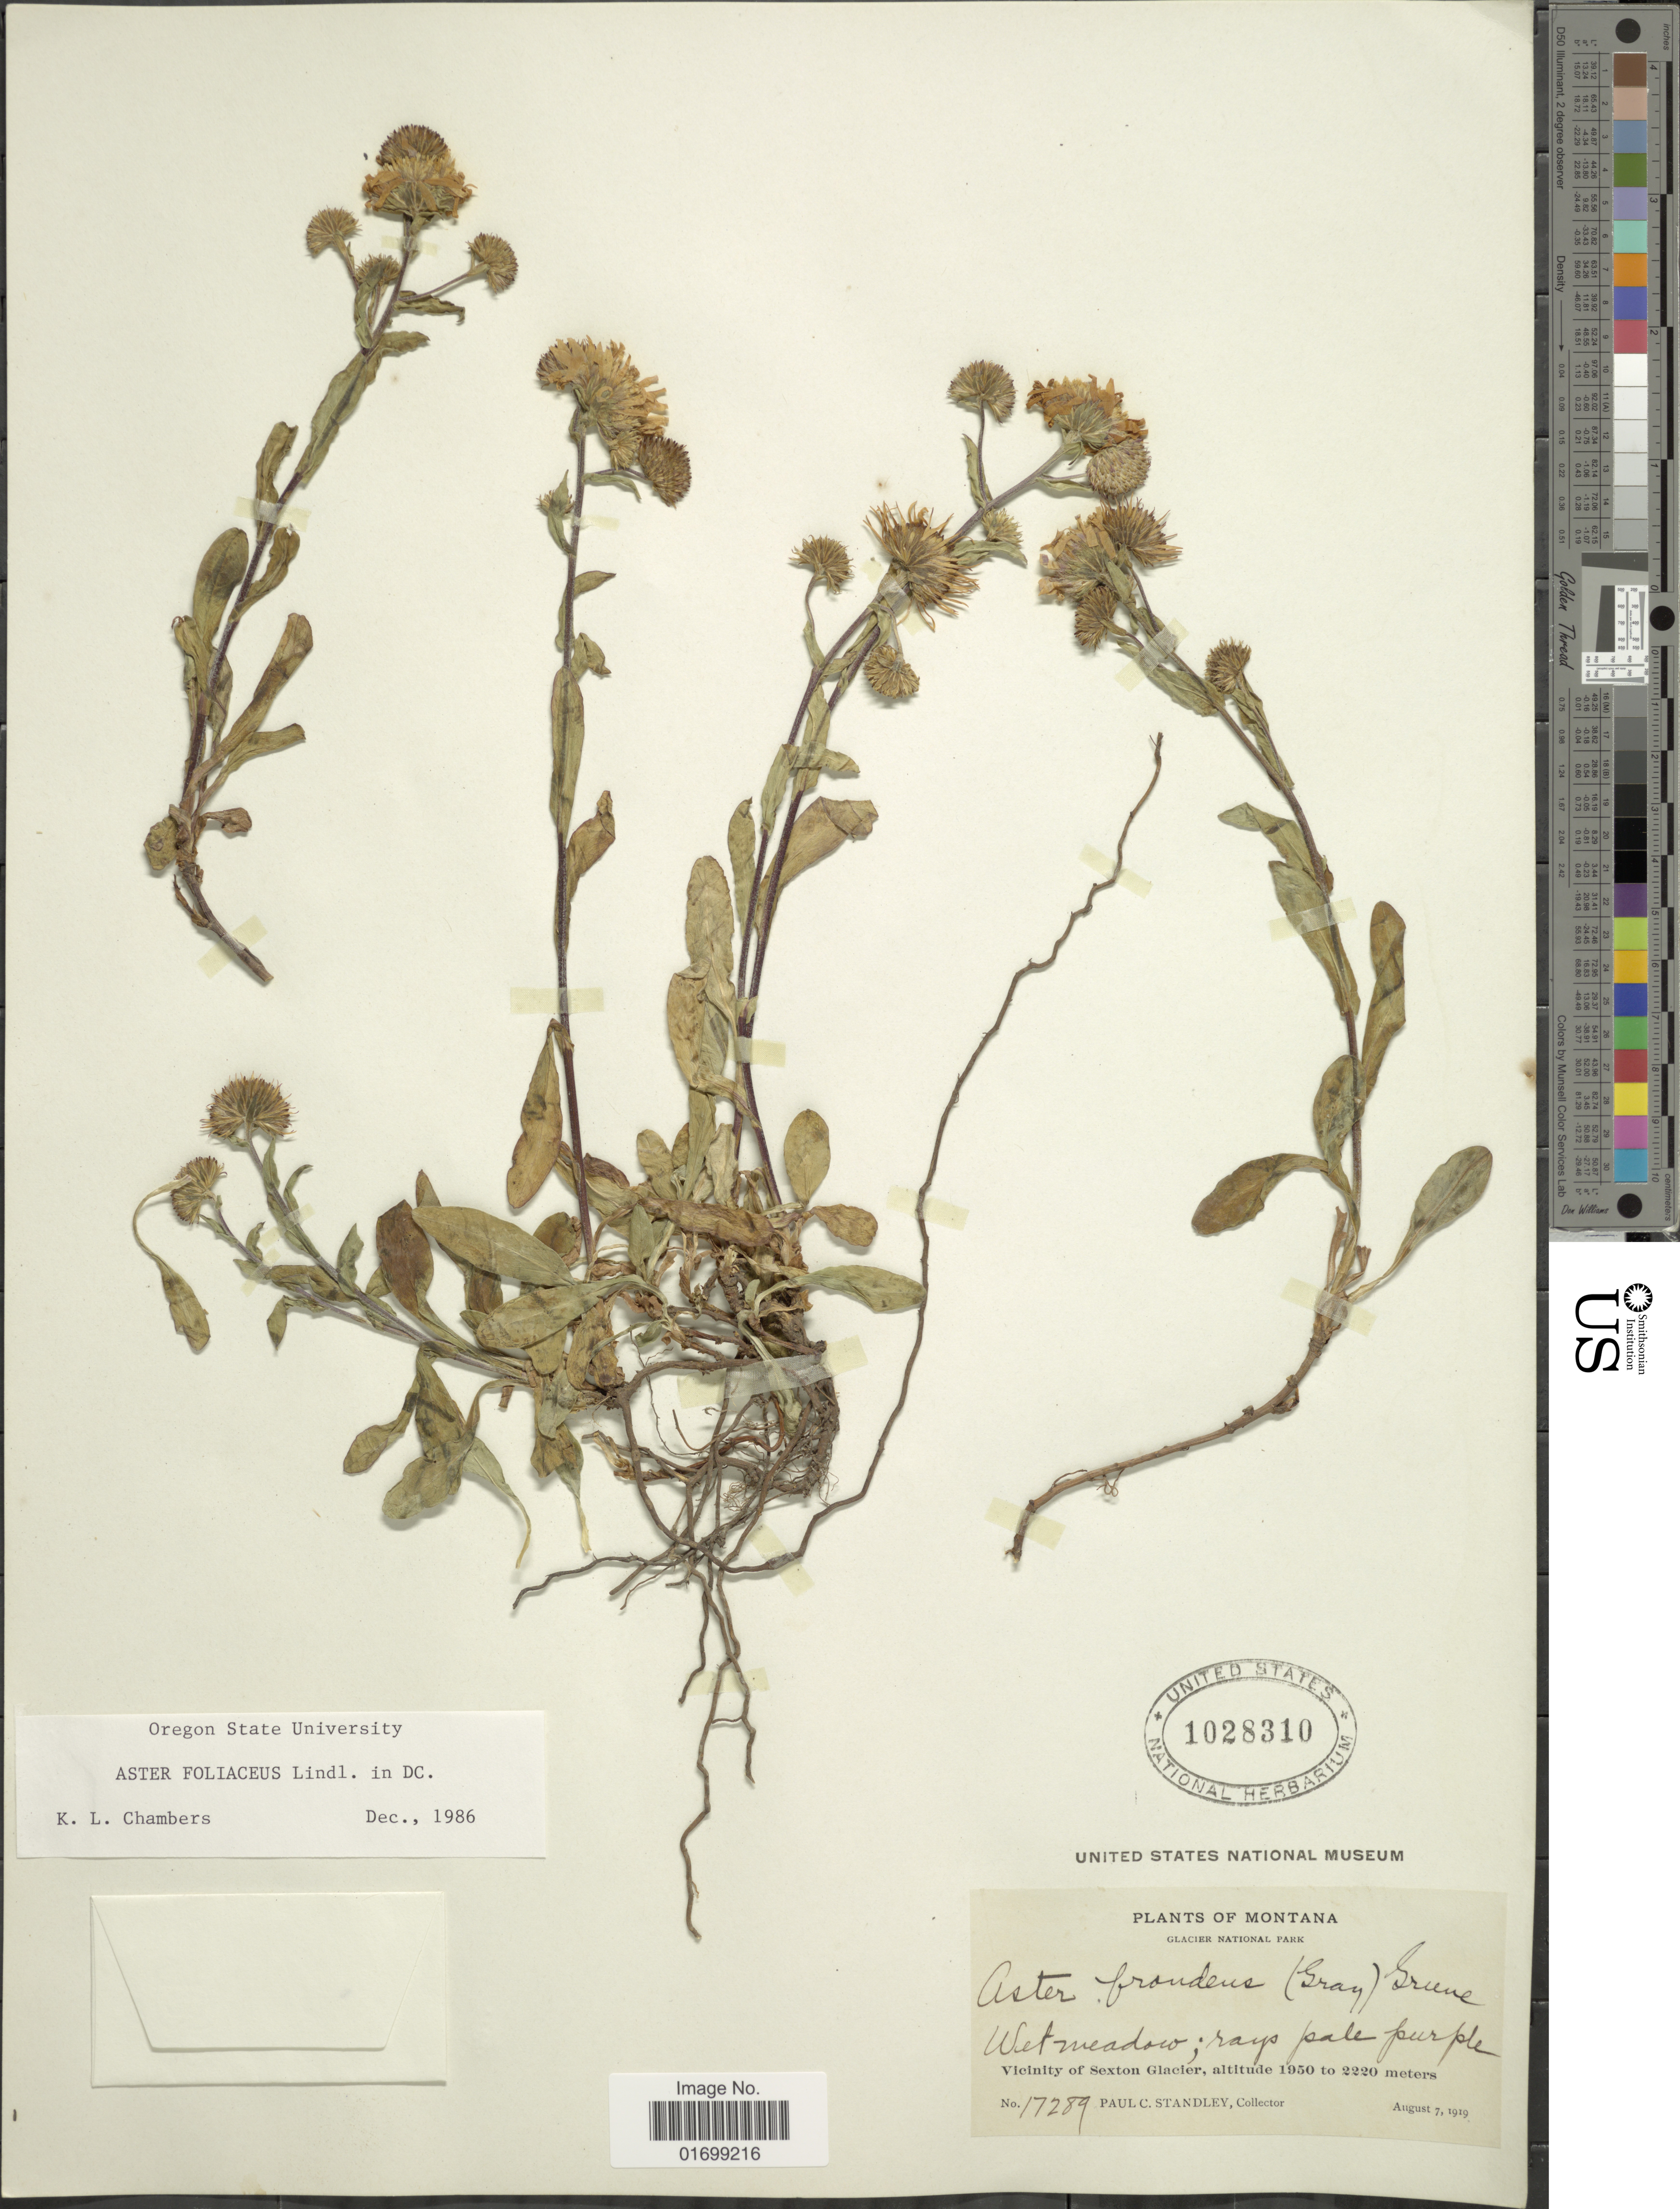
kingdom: Plantae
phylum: Tracheophyta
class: Magnoliopsida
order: Asterales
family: Asteraceae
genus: Symphyotrichum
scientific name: Symphyotrichum foliaceum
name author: (Lindl. ex DC.) G.L. Nesom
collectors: P. C. Standley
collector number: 17289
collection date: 1919-08-07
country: United States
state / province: Montana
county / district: Glacier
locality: Glacier National Park, wet meadow, vicinity of Sexton Glacier.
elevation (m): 1950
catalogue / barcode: US 1028310